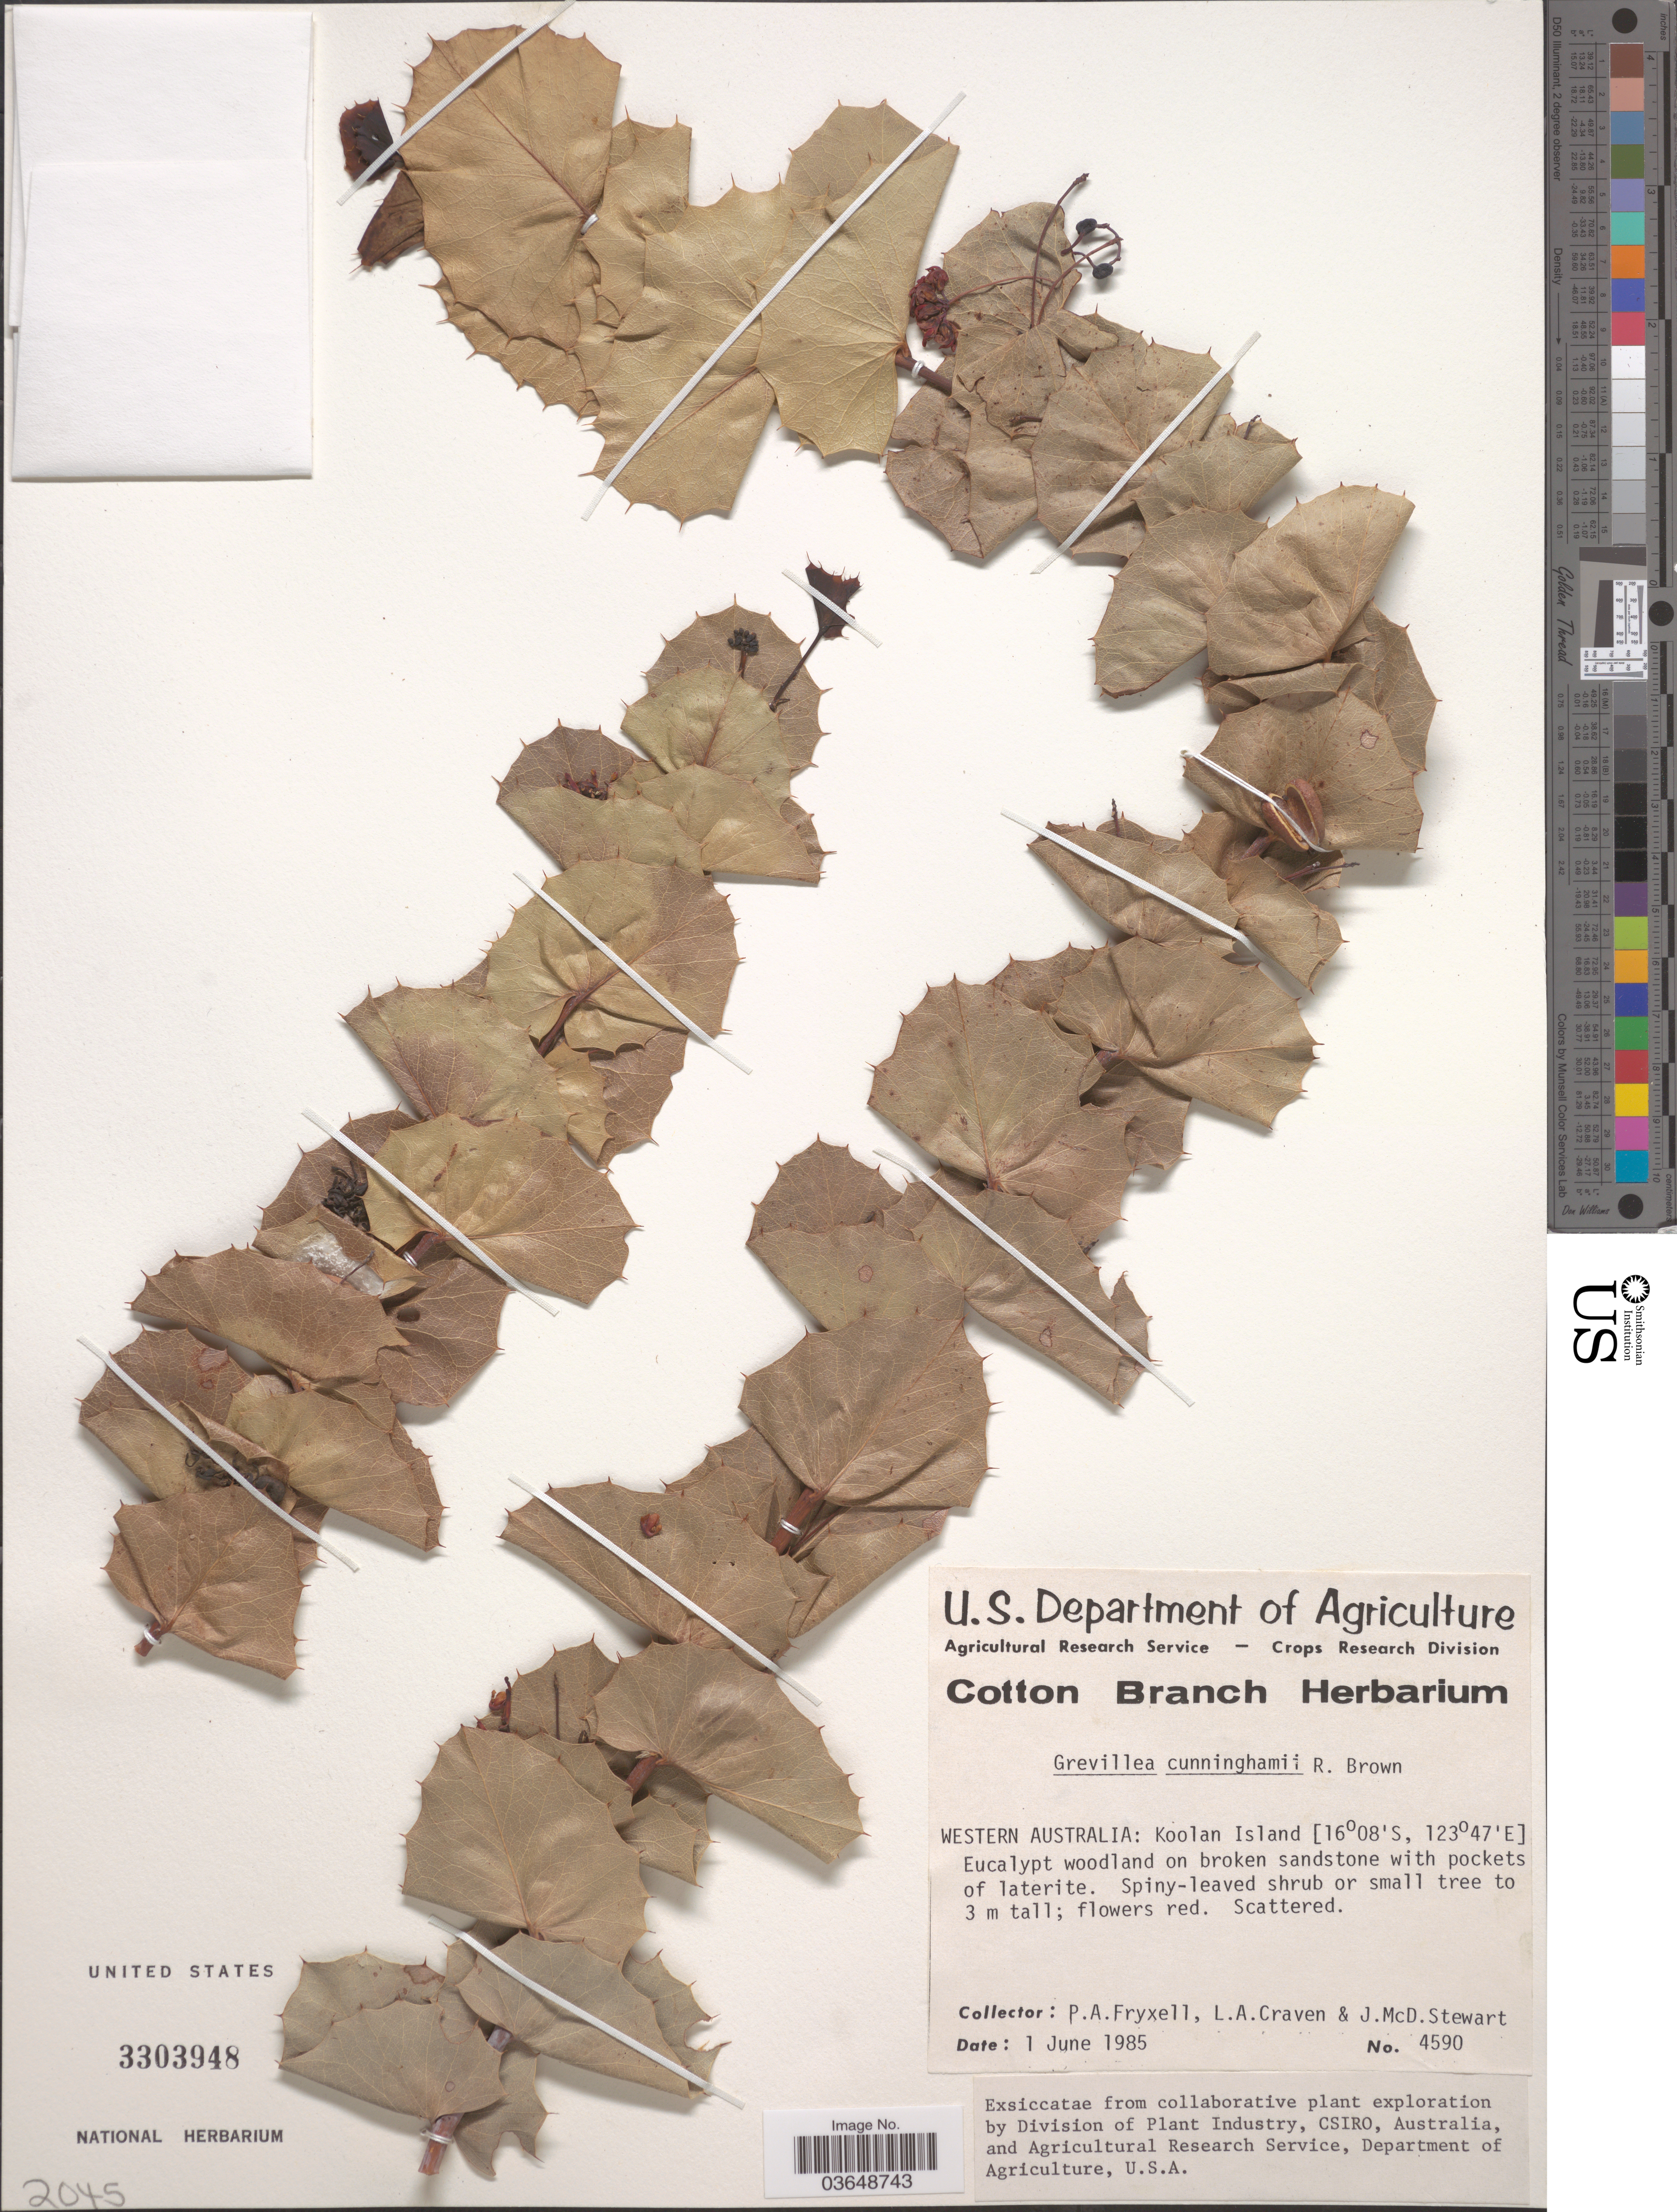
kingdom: Plantae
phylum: Tracheophyta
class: Magnoliopsida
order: Proteales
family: Proteaceae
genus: Grevillea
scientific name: Grevillea cunninghamii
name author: R. Br.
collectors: P. A. Fryxell, L. A. Craven & J. Stewart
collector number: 4590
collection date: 1985-06-01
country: Australia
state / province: Western Australia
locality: Koolan Island.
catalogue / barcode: US 3303948